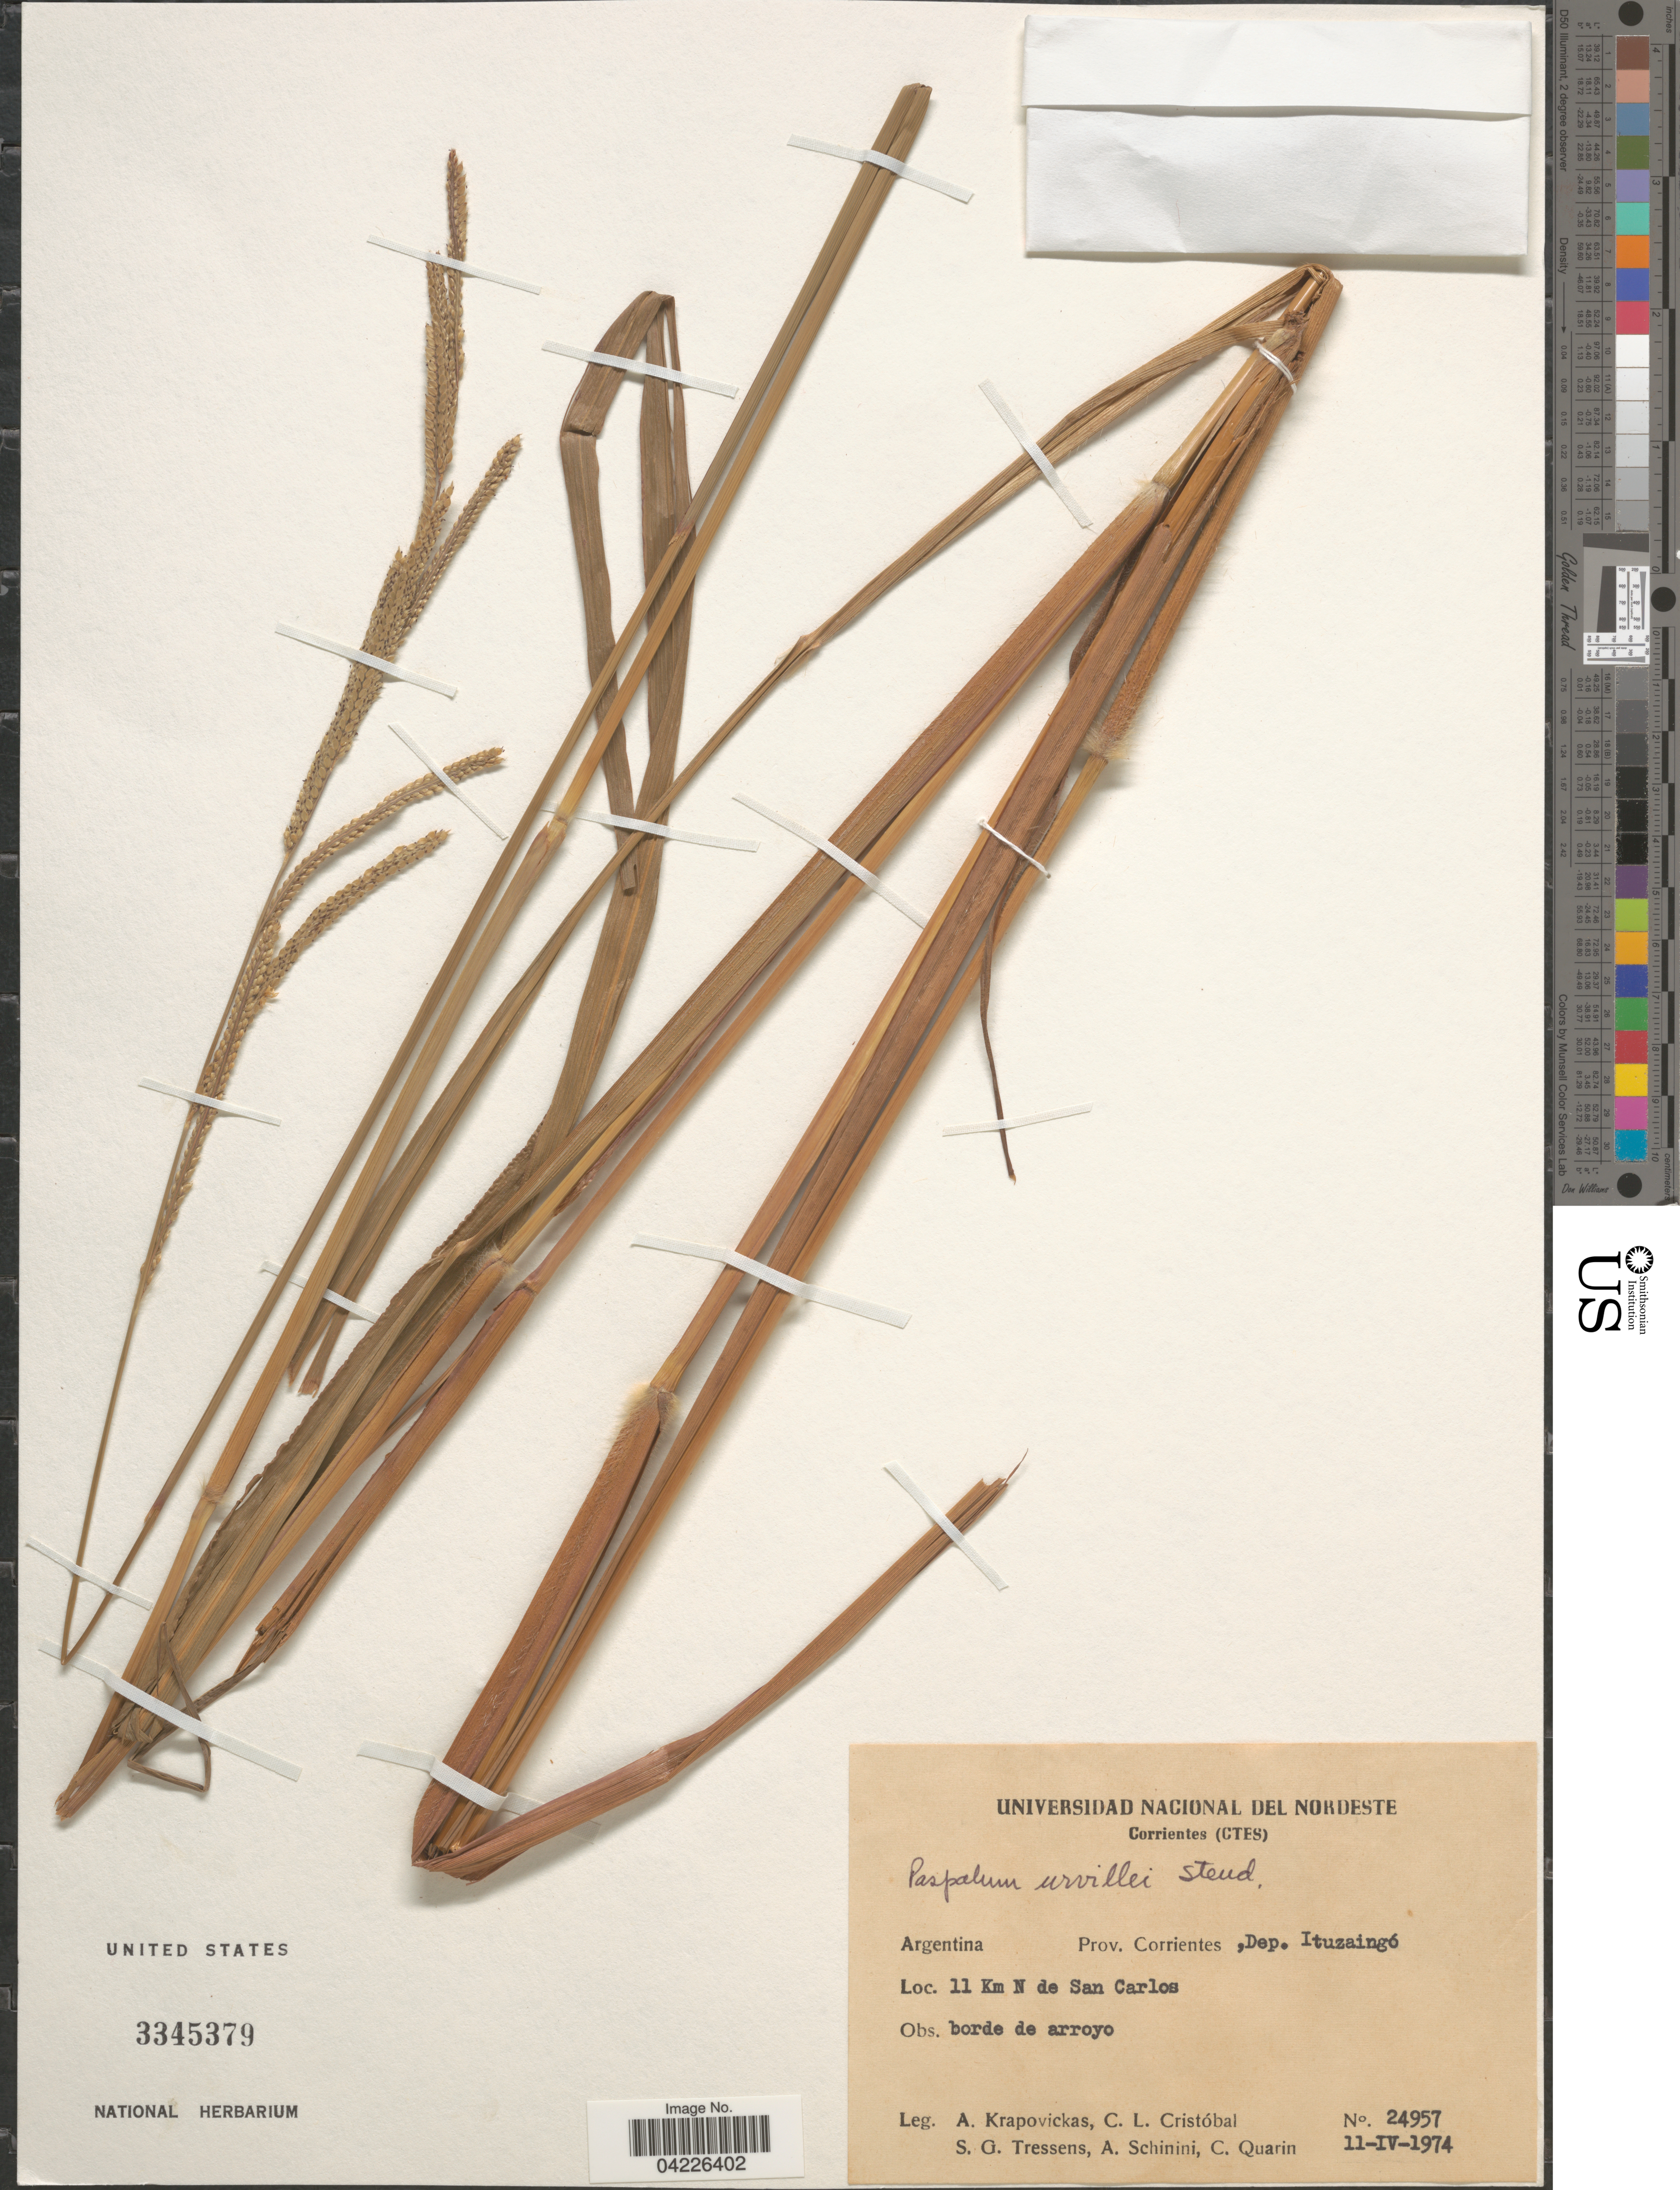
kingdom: Plantae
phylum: Tracheophyta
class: Liliopsida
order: Poales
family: Poaceae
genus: Paspalum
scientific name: Paspalum urvillei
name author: Steud.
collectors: A. Krapovickas, C. Cristobal, S. Tressens, A. Schinini & C. Quarin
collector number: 24957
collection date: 1974-04-11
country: Argentina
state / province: Corrientes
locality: Dep. Ituzaingó. 11 Km N de San Carlos.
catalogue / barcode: US 3345379